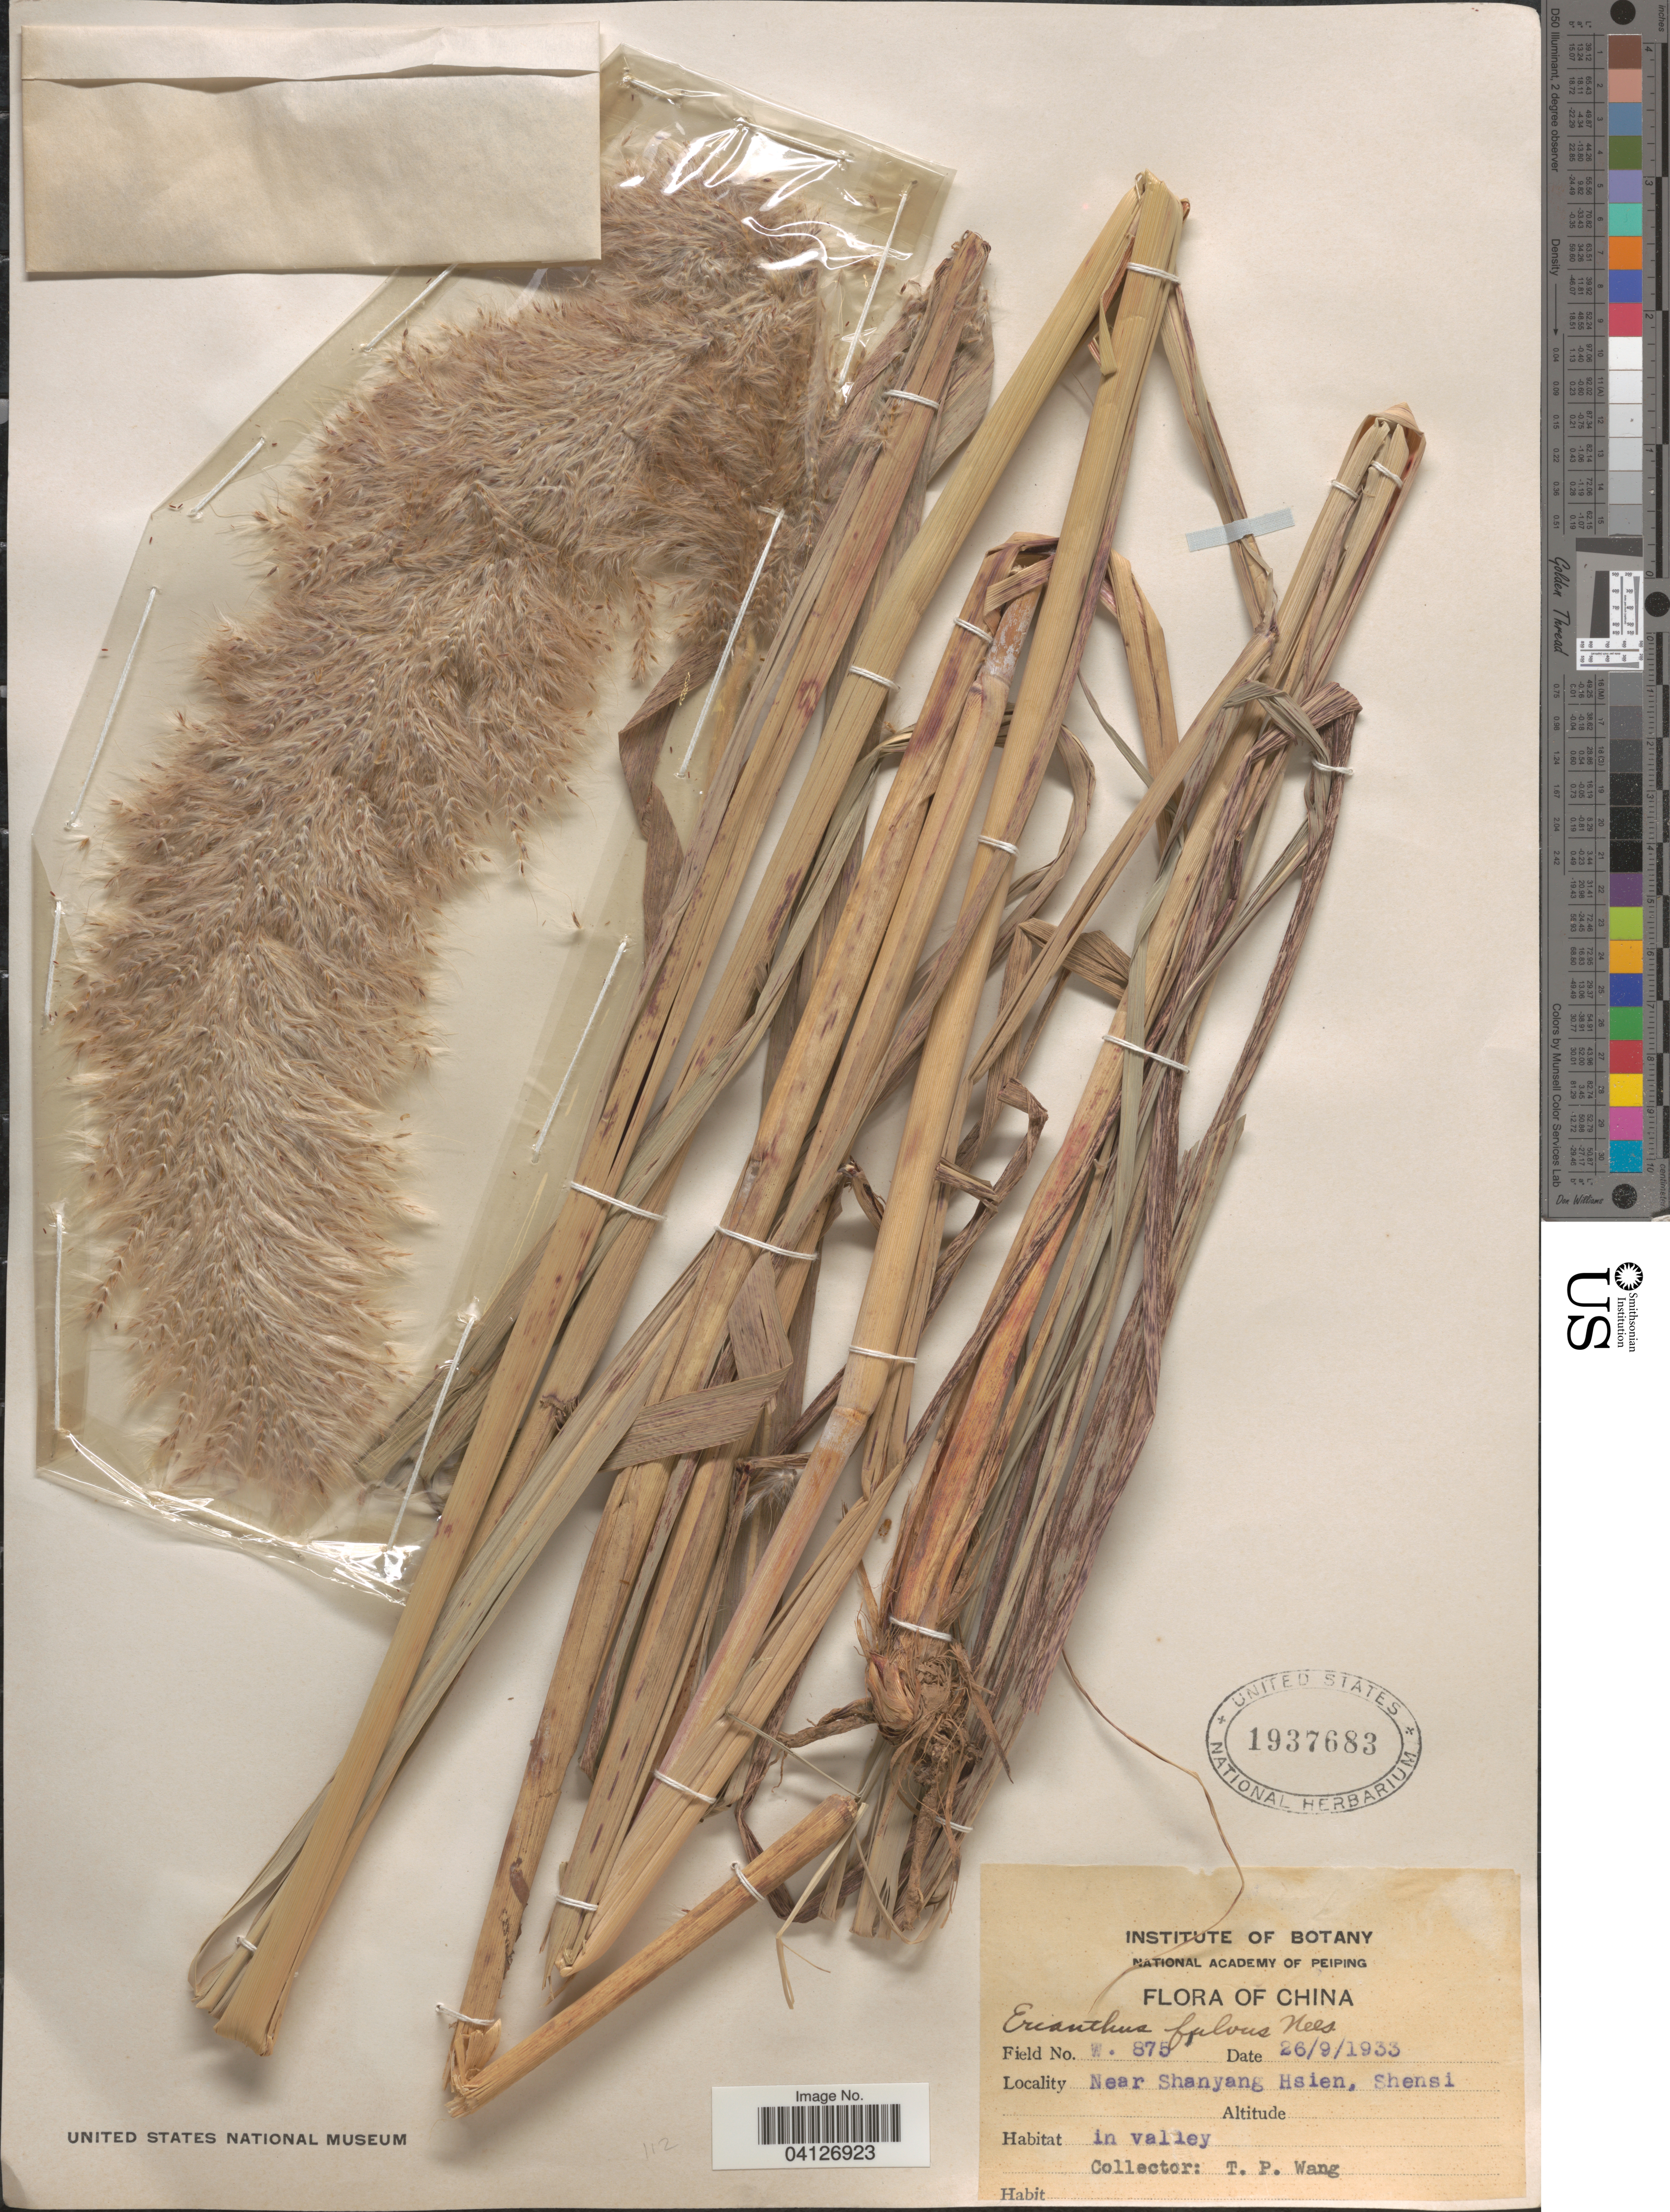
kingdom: Plantae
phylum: Tracheophyta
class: Liliopsida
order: Poales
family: Poaceae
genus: Erianthus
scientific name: Erianthus fulvus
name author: (R. Br.) Kunth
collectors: T. Wang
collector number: W875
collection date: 1933-09-26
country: China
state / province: Shaanxi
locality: Near Shanyang Hsien, Shensi.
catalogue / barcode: US 1937683